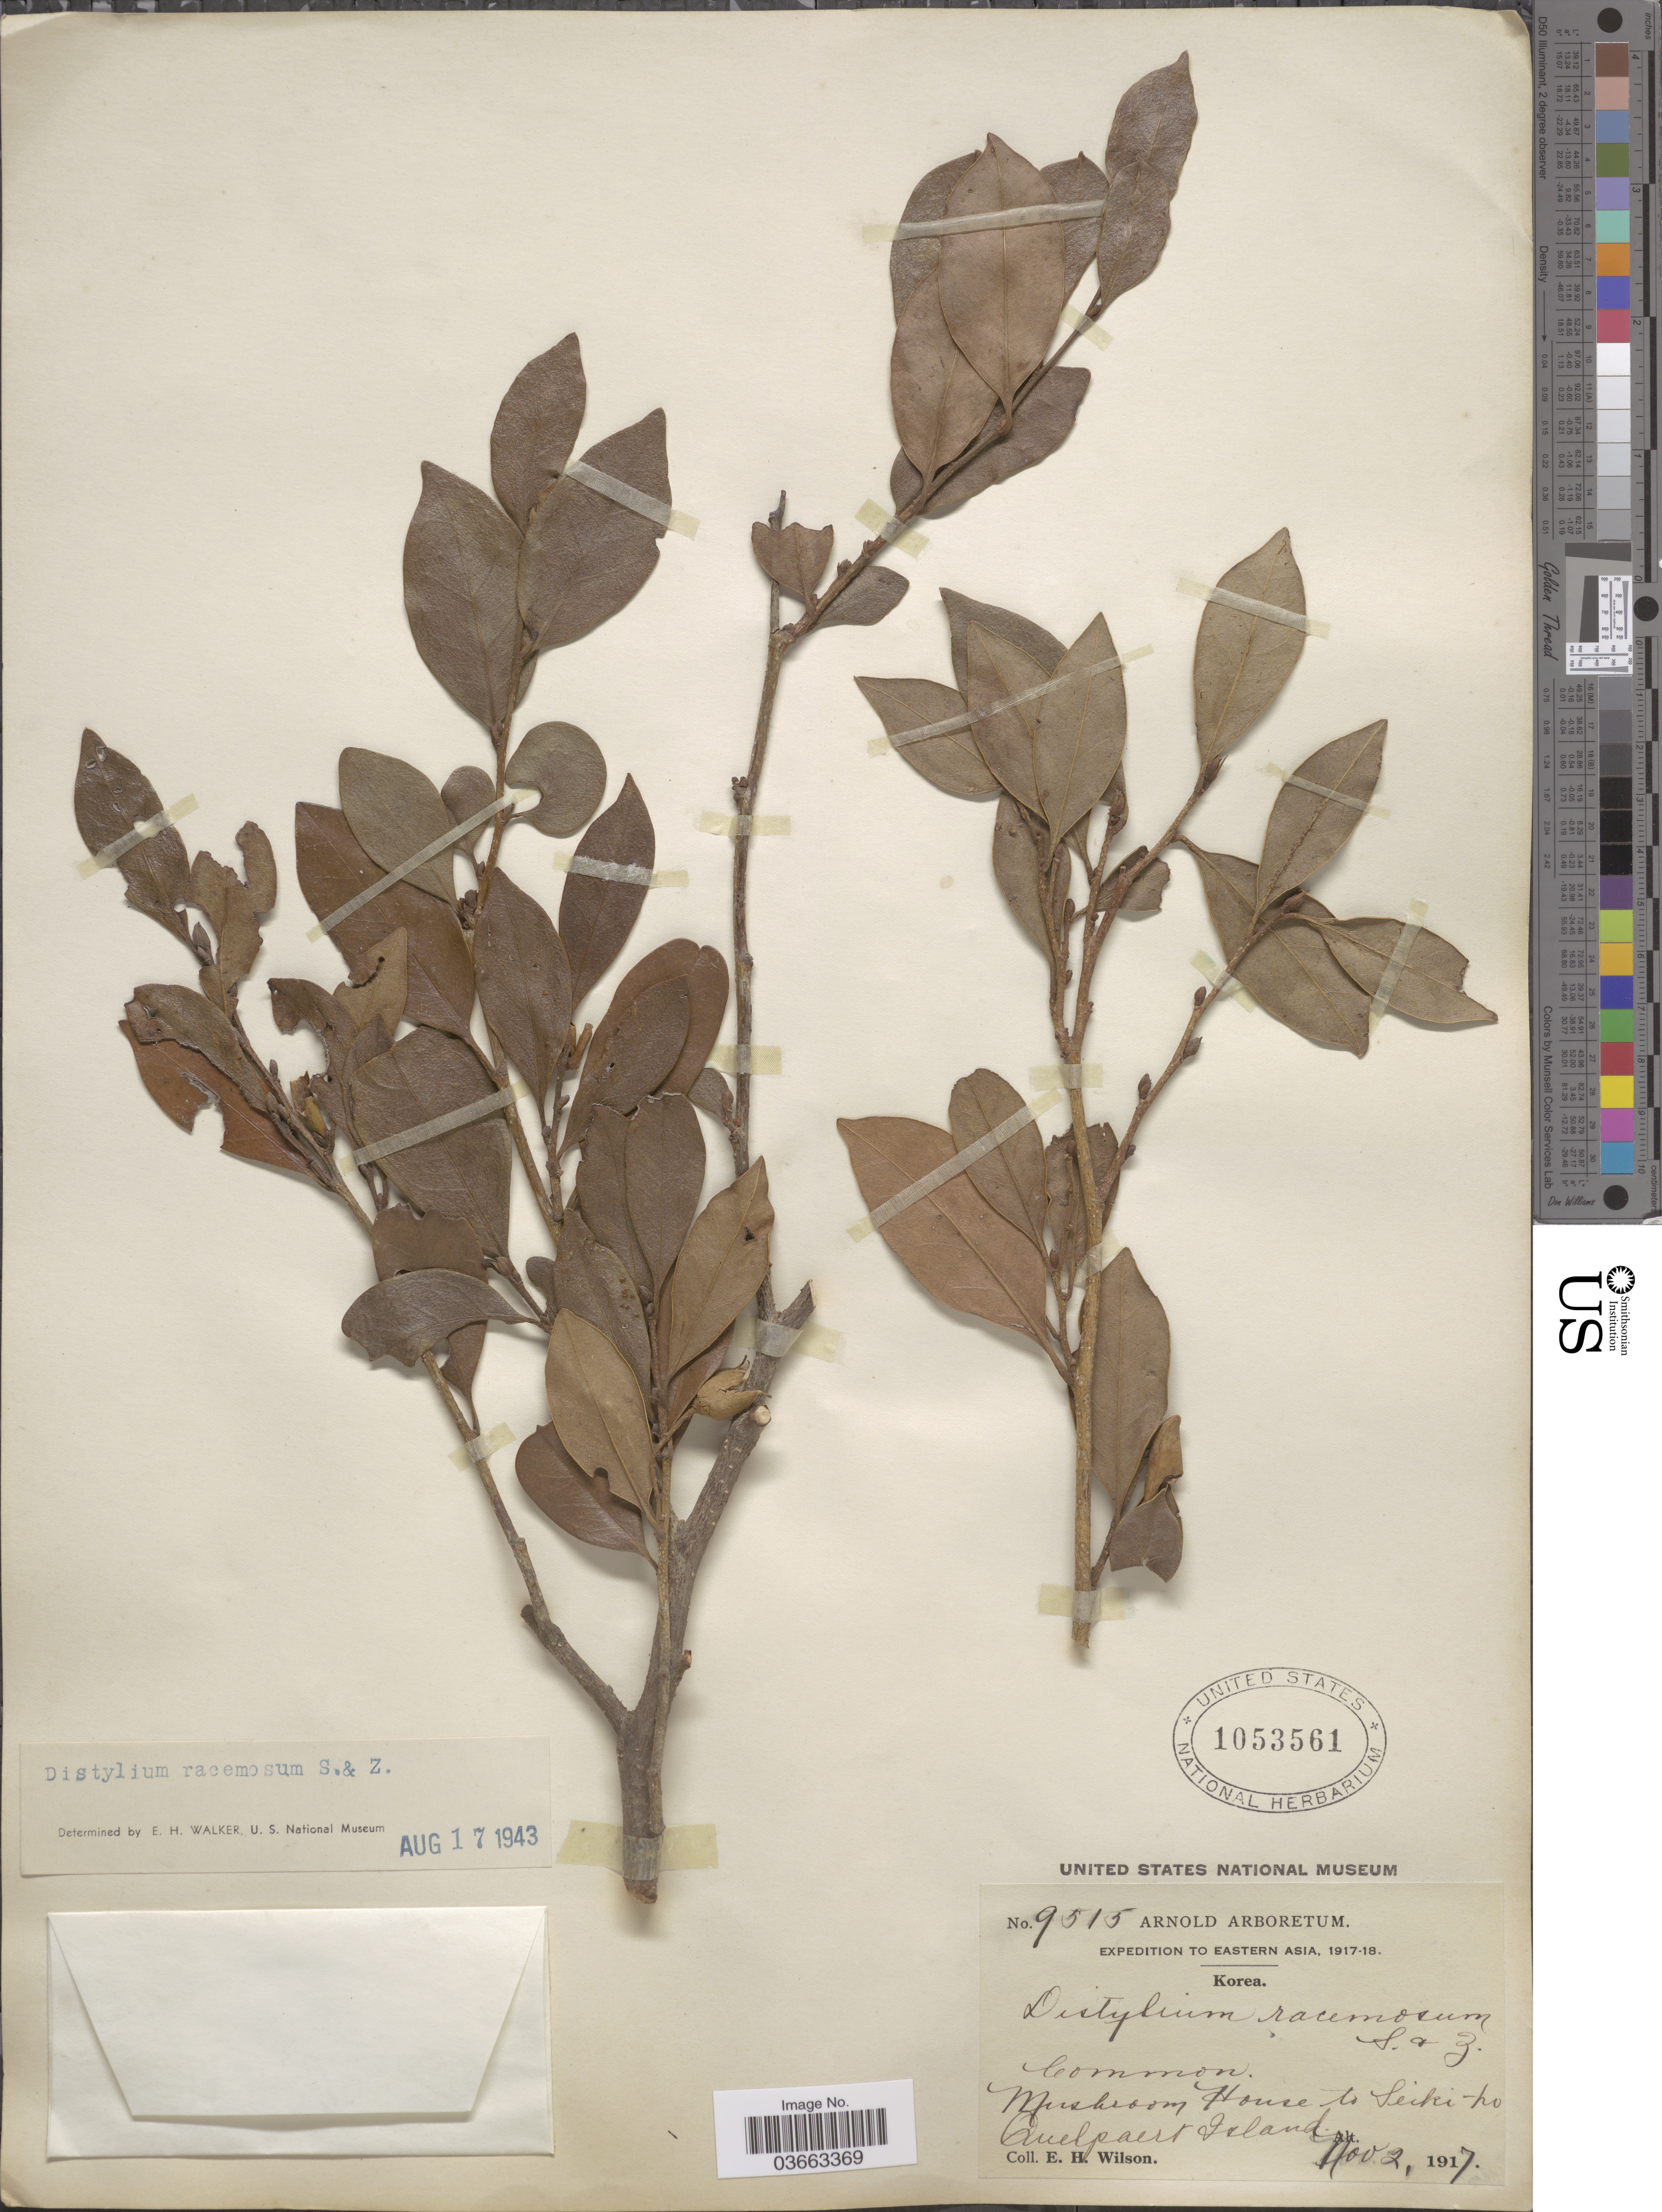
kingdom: Plantae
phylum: Tracheophyta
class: Magnoliopsida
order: Saxifragales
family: Hamamelidaceae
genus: Distylium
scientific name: Distylium racemosum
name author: Siebold & Zucc.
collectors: E. Wilson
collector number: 9515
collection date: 1917-11-02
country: South Korea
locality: Eastern Asia. Mushroom house to Seiki-ho Quelpaert Island.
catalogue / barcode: US 1053561